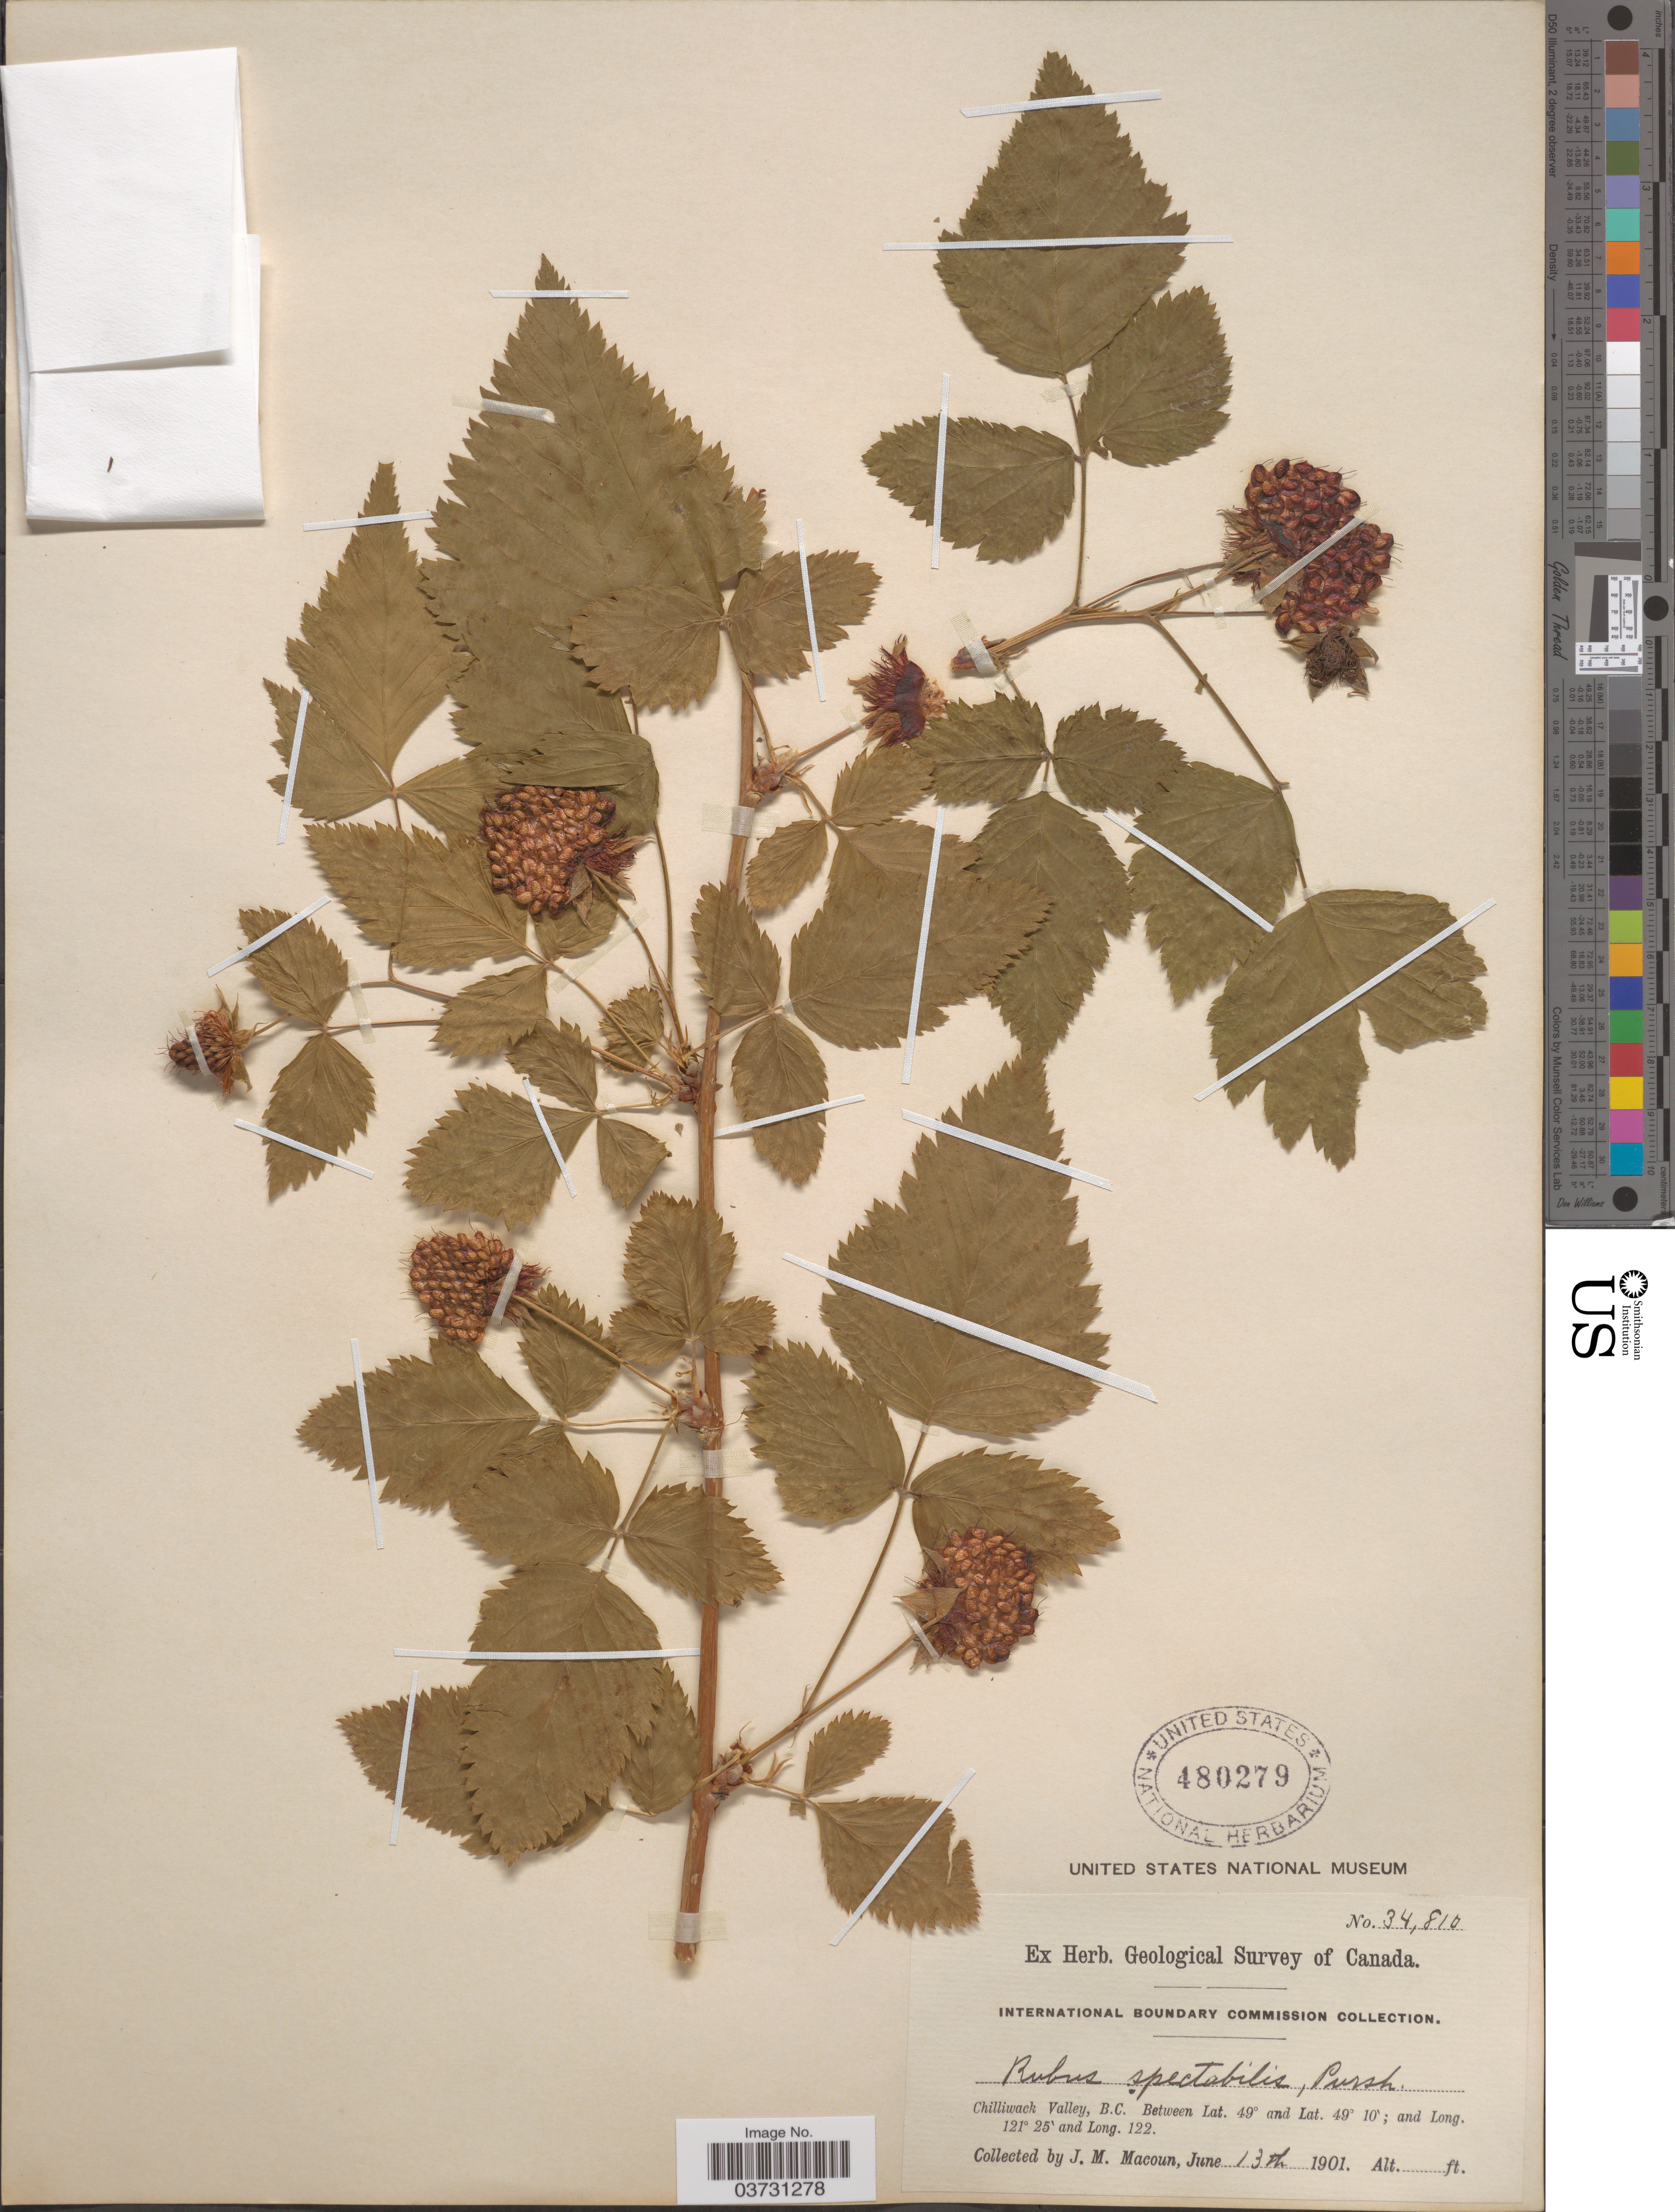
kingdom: Plantae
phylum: Tracheophyta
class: Magnoliopsida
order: Rosales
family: Rosaceae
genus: Rubus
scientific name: Rubus spectabilis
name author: Pursh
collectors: J. M. Macoun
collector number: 34810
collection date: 1901-06-13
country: Canada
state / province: British Columbia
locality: Chilliwack Valley, B.C.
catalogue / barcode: US 480279